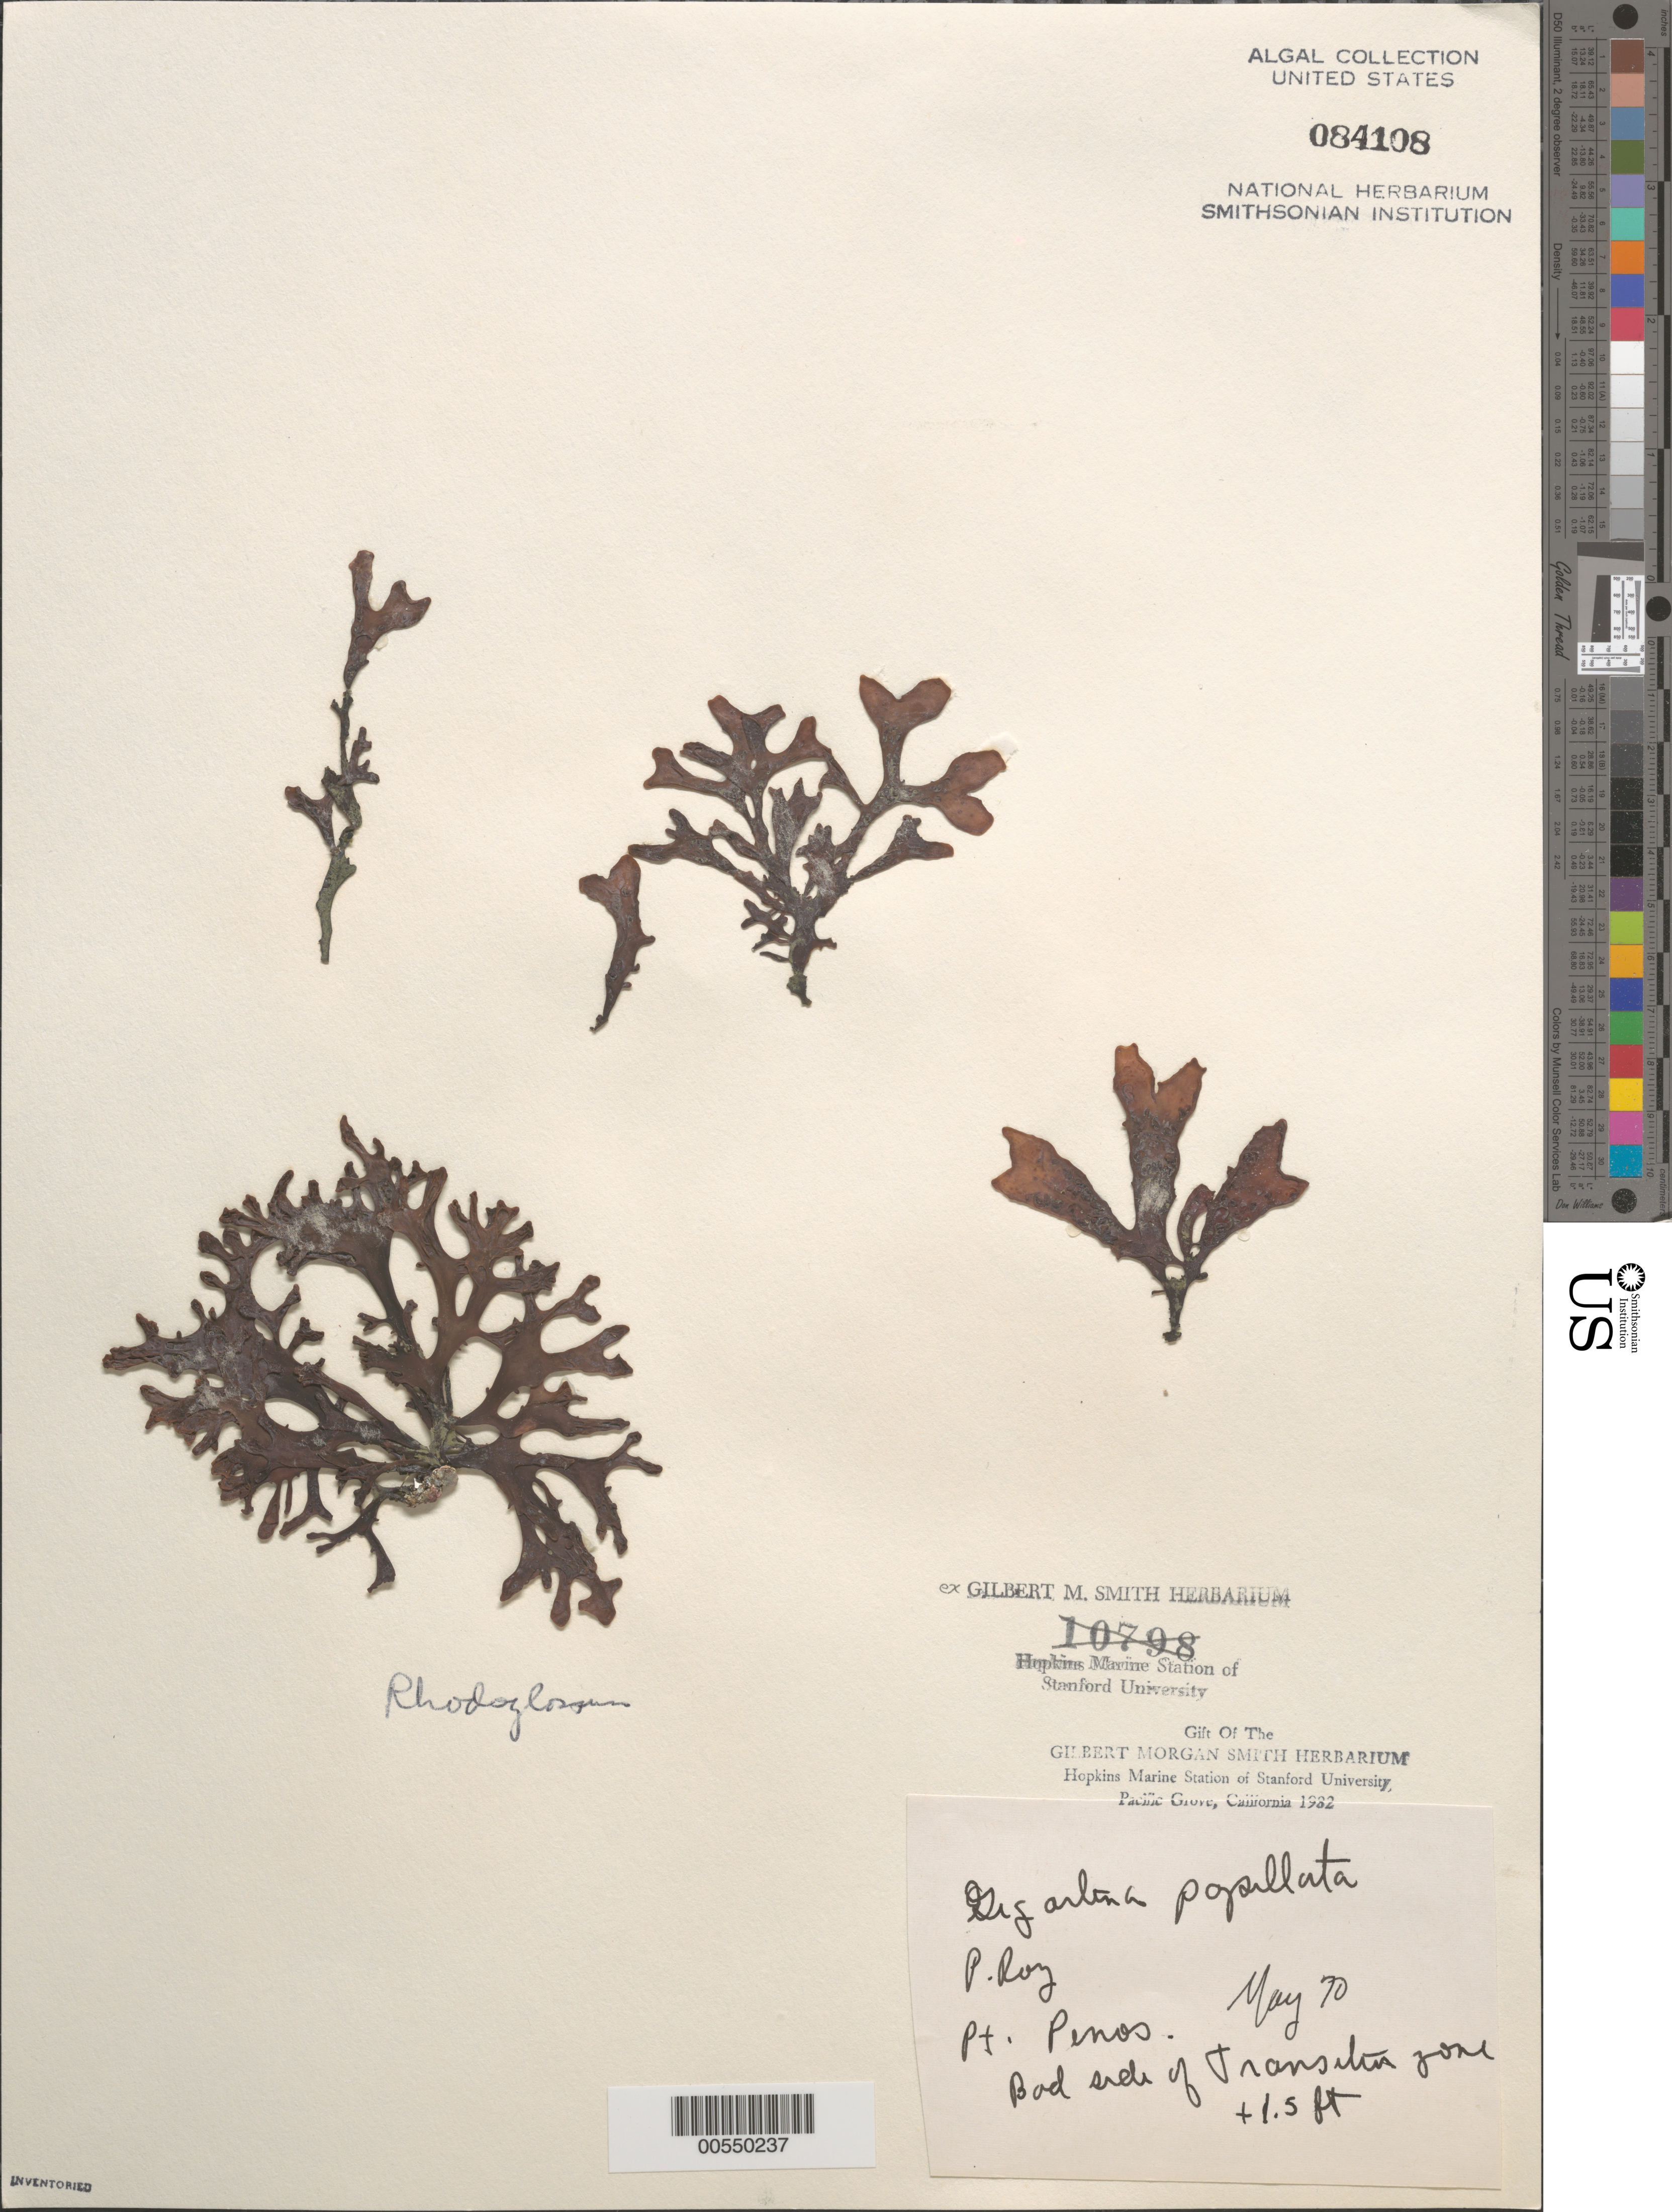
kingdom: Plantae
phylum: Rhodophyta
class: Florideophyceae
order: Gigartinales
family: Phyllophoraceae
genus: Mastocarpus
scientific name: Mastocarpus papillatus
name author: (C. Agardh) Kütz.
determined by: Algae name updating Project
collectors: P. Roy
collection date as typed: May 1970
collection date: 1970-05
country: United States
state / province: California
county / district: Monterey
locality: Point Pinos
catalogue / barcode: US 84108